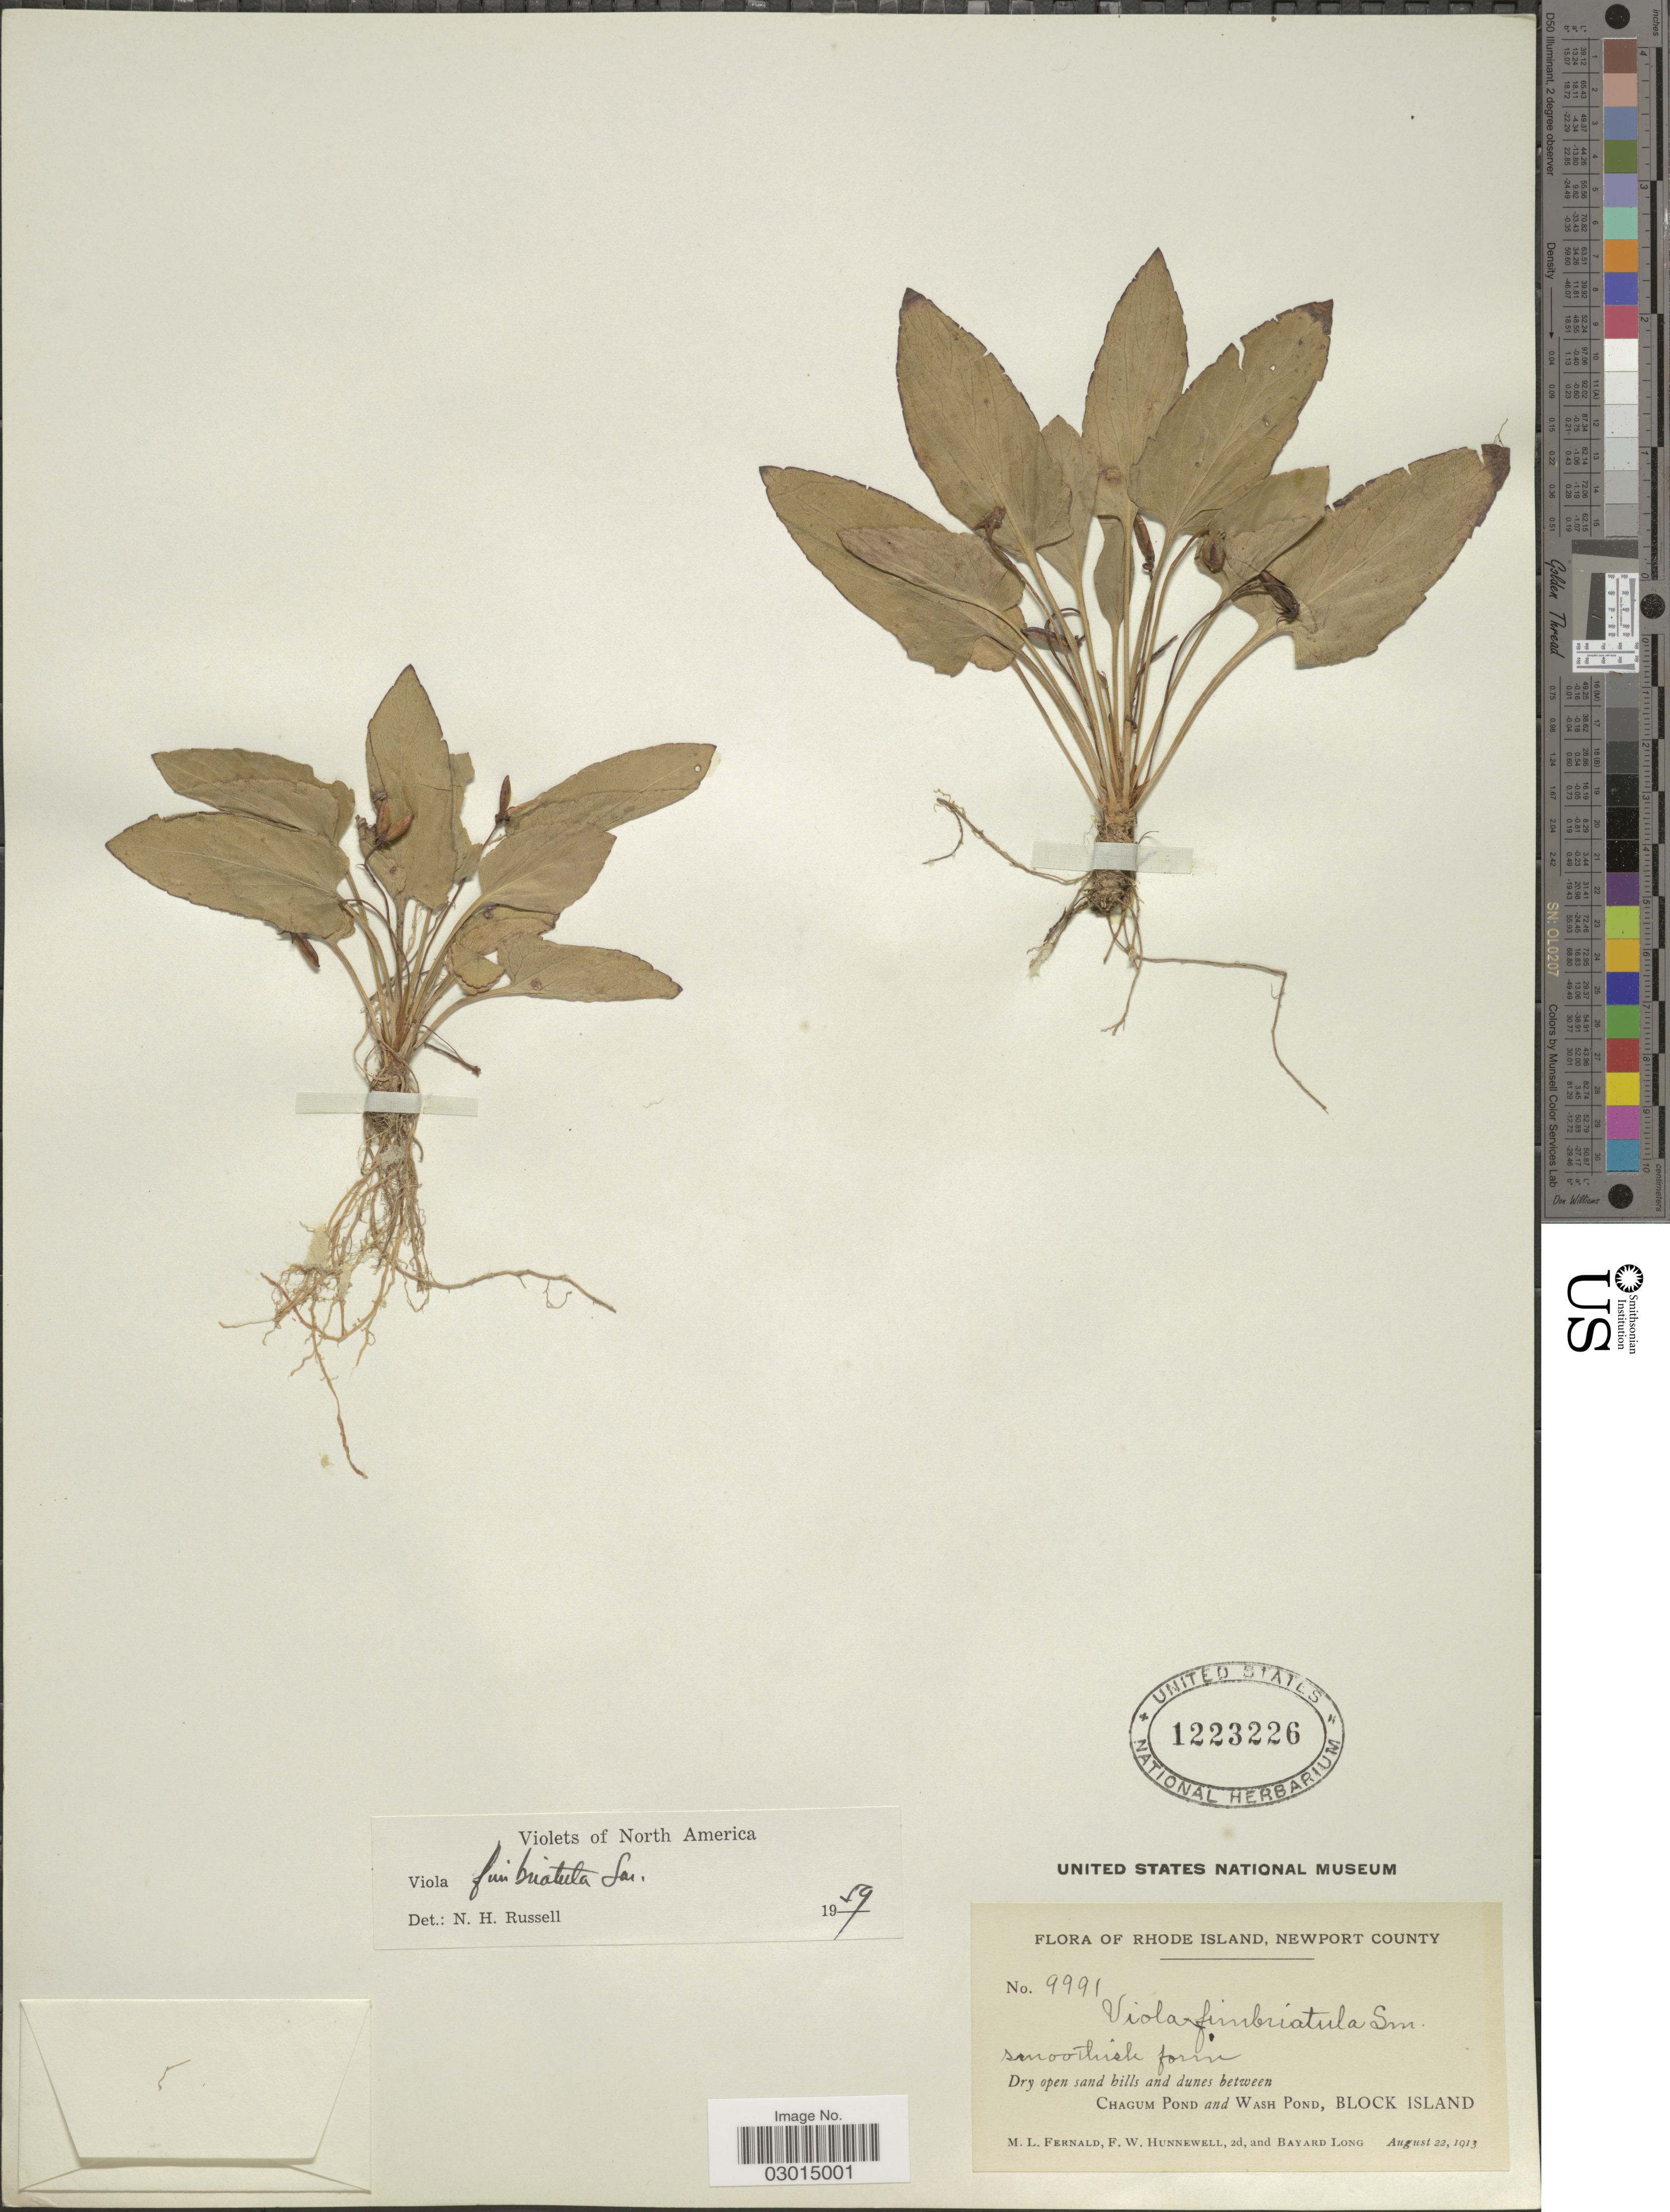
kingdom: Plantae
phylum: Tracheophyta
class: Magnoliopsida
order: Malpighiales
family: Violaceae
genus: Viola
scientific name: Viola fimbriatula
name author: Small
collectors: M. L. Fernald, F. Hunnewell & B. Long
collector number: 9991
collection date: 1913-08-22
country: United States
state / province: Rhode Island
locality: Rhode Island, Newport County. Dry open sand bills and dunes between Chagum Pond and Wash Pond, Block Island.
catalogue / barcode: US 1223226